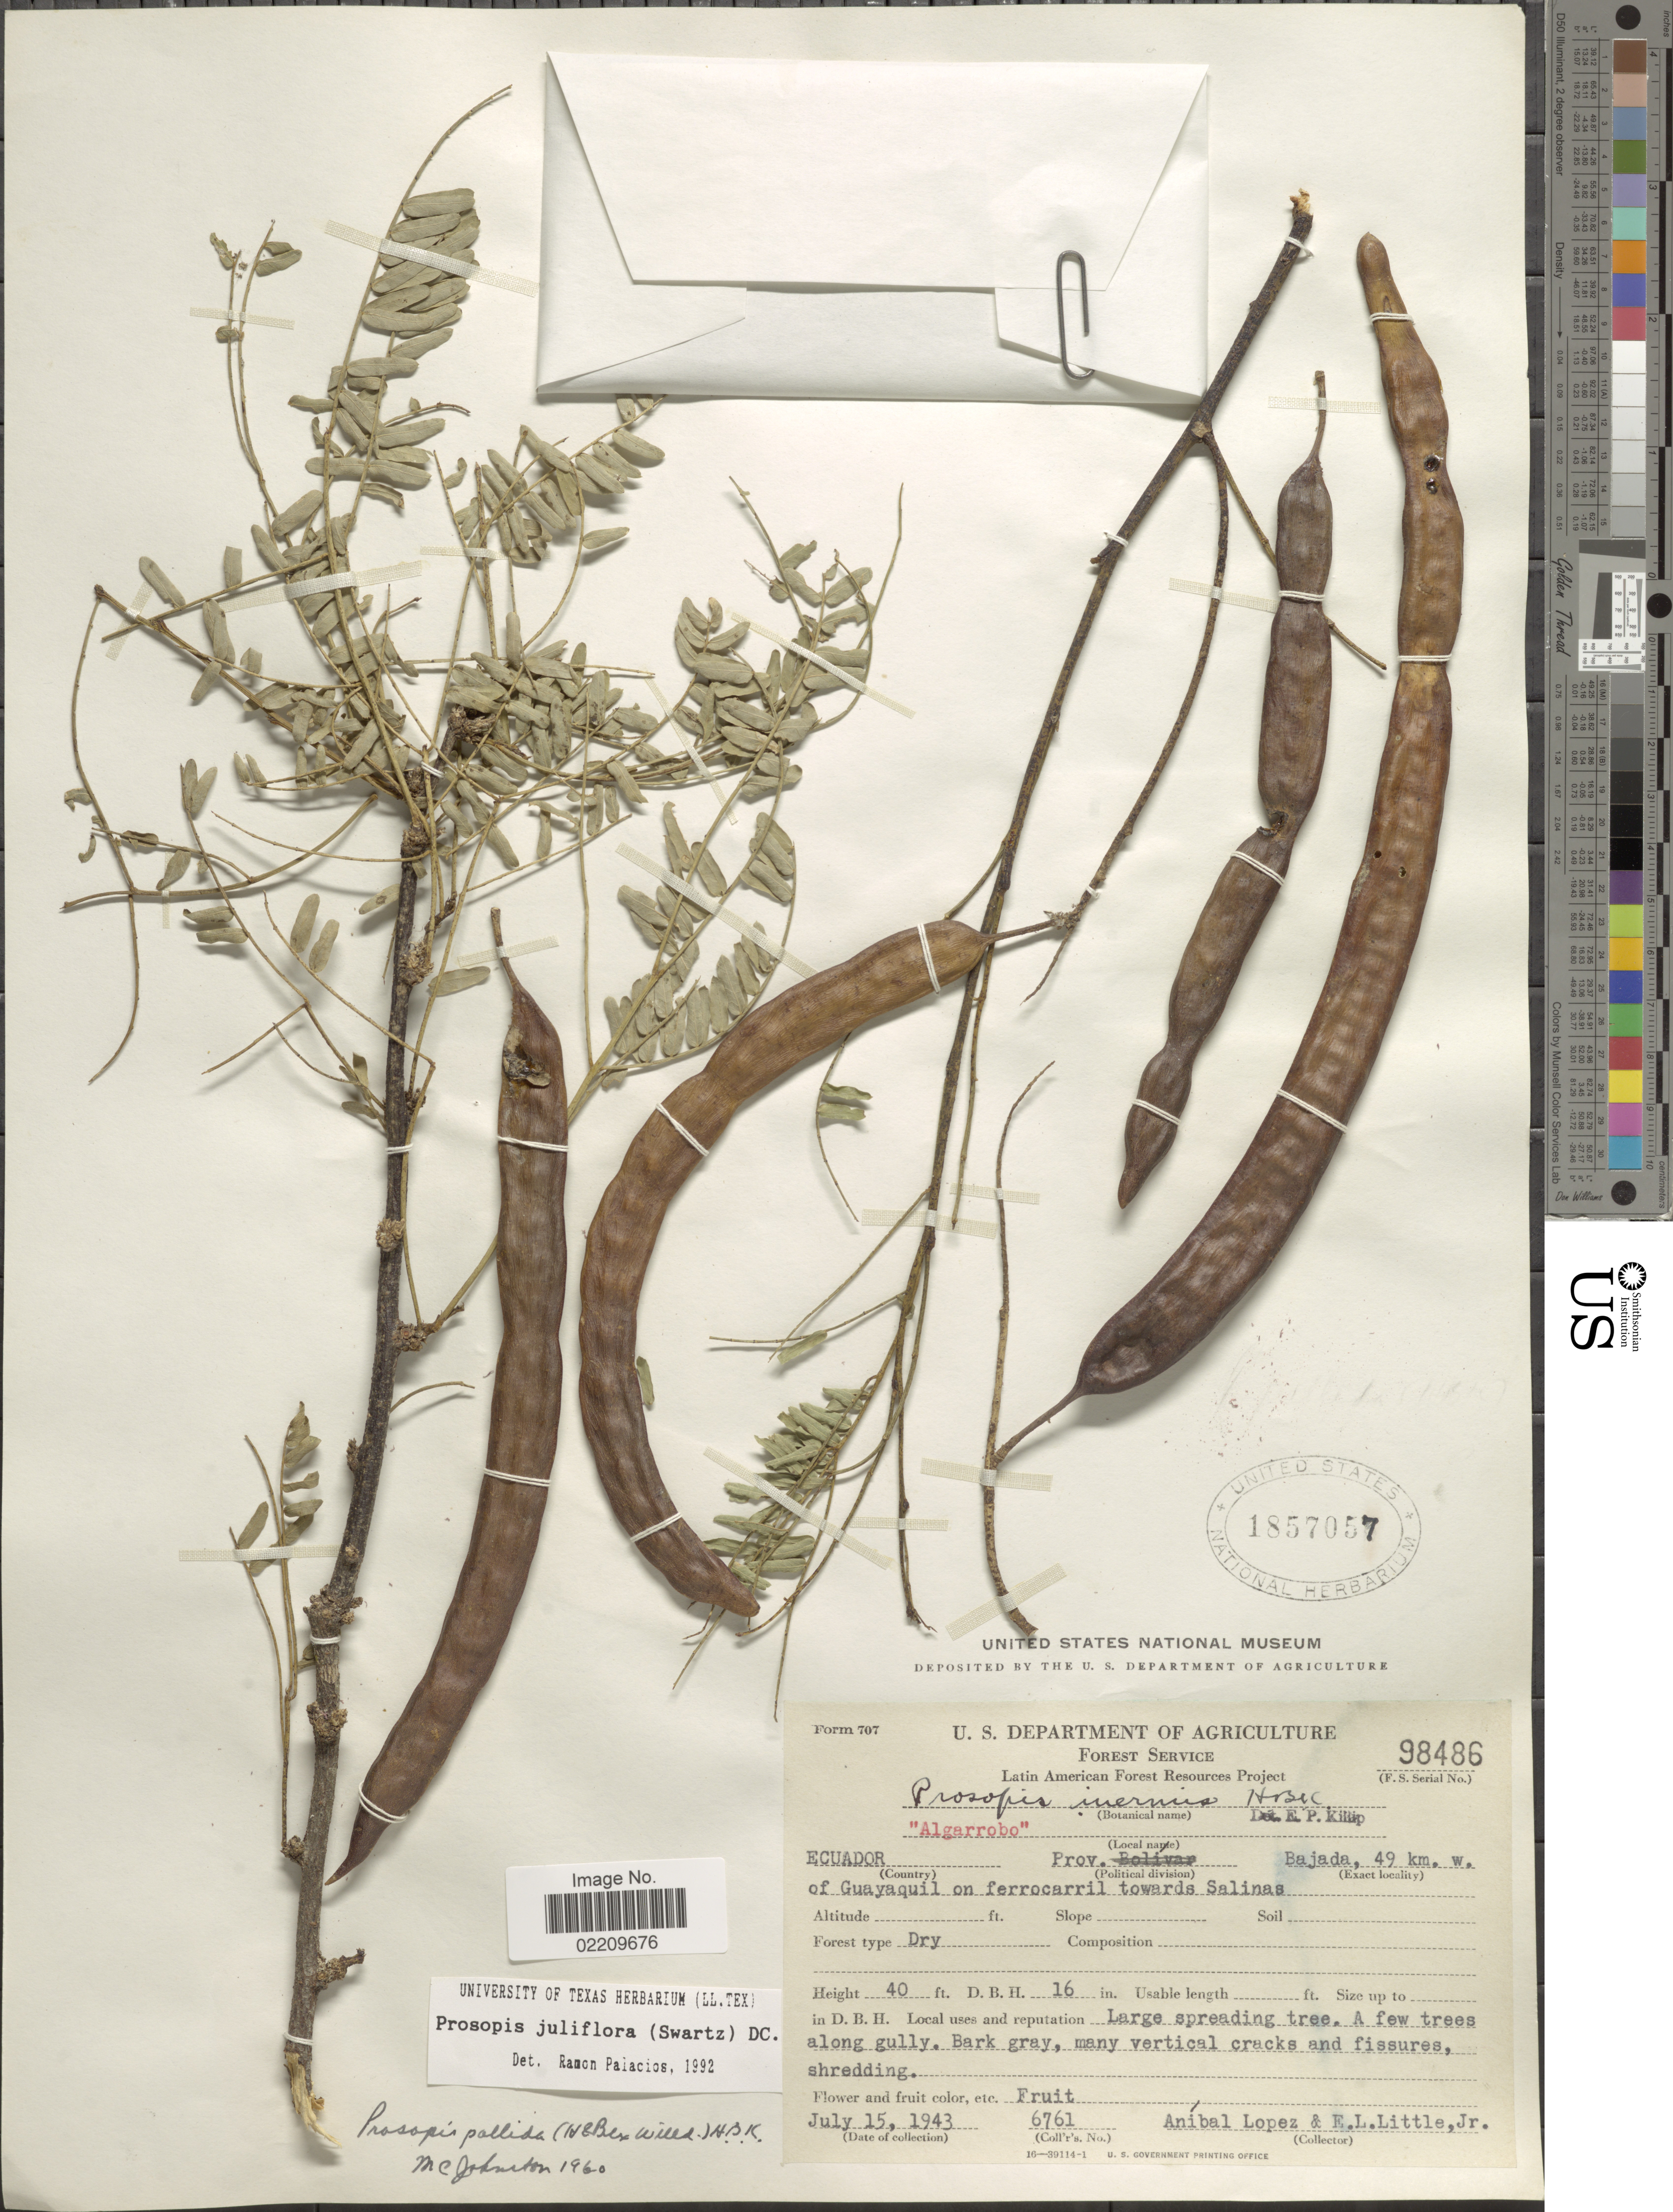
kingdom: Plantae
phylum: Tracheophyta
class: Magnoliopsida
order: Fabales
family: Fabaceae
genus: Neltuma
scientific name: Neltuma juliflora var. juliflora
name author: (Sw.) Raf.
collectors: A. López & E. L. Little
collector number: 6761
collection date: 1943-07-15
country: Ecuador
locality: Bajada, 49 km. w. of Guayaquil on ferrocarril towards Salinas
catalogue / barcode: US 1857057